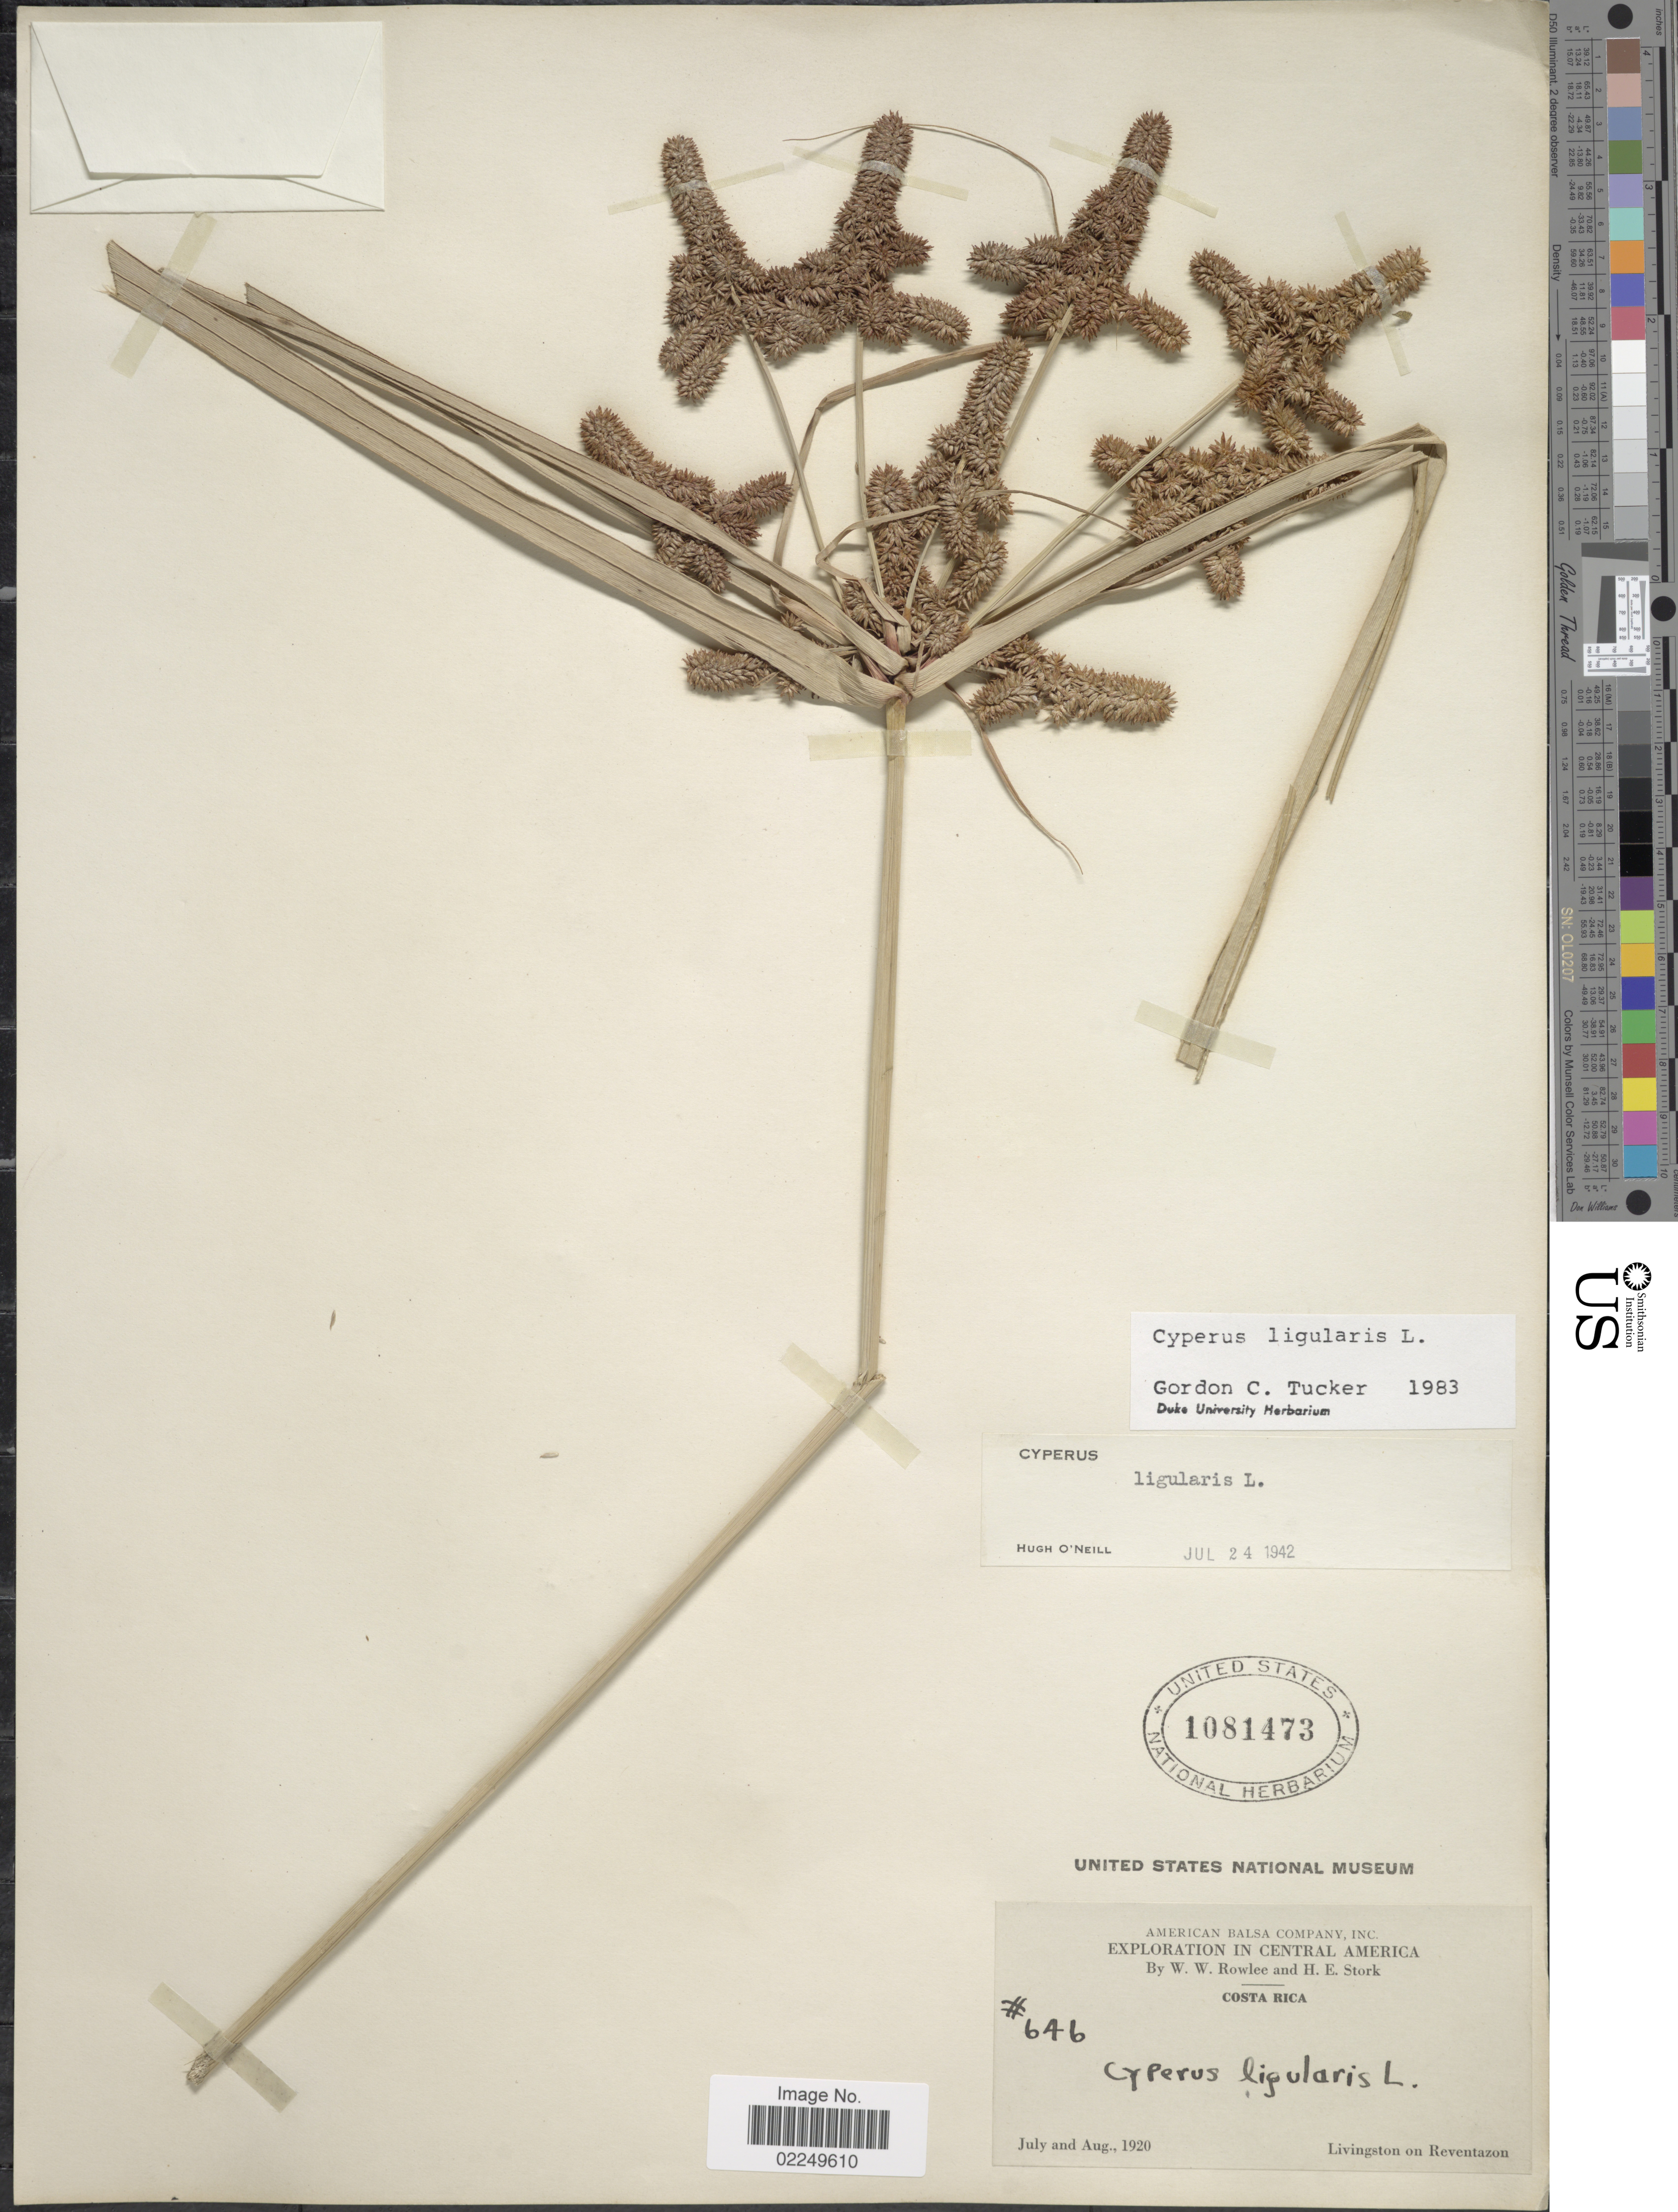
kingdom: Plantae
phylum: Tracheophyta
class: Liliopsida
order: Poales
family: Cyperaceae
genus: Cyperus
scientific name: Cyperus ligularis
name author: L.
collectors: W. W. Rowlee & H. E. Stork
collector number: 646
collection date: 1920-07/1920-08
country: Costa Rica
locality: Livingston on Reventazon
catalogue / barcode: US 1081473